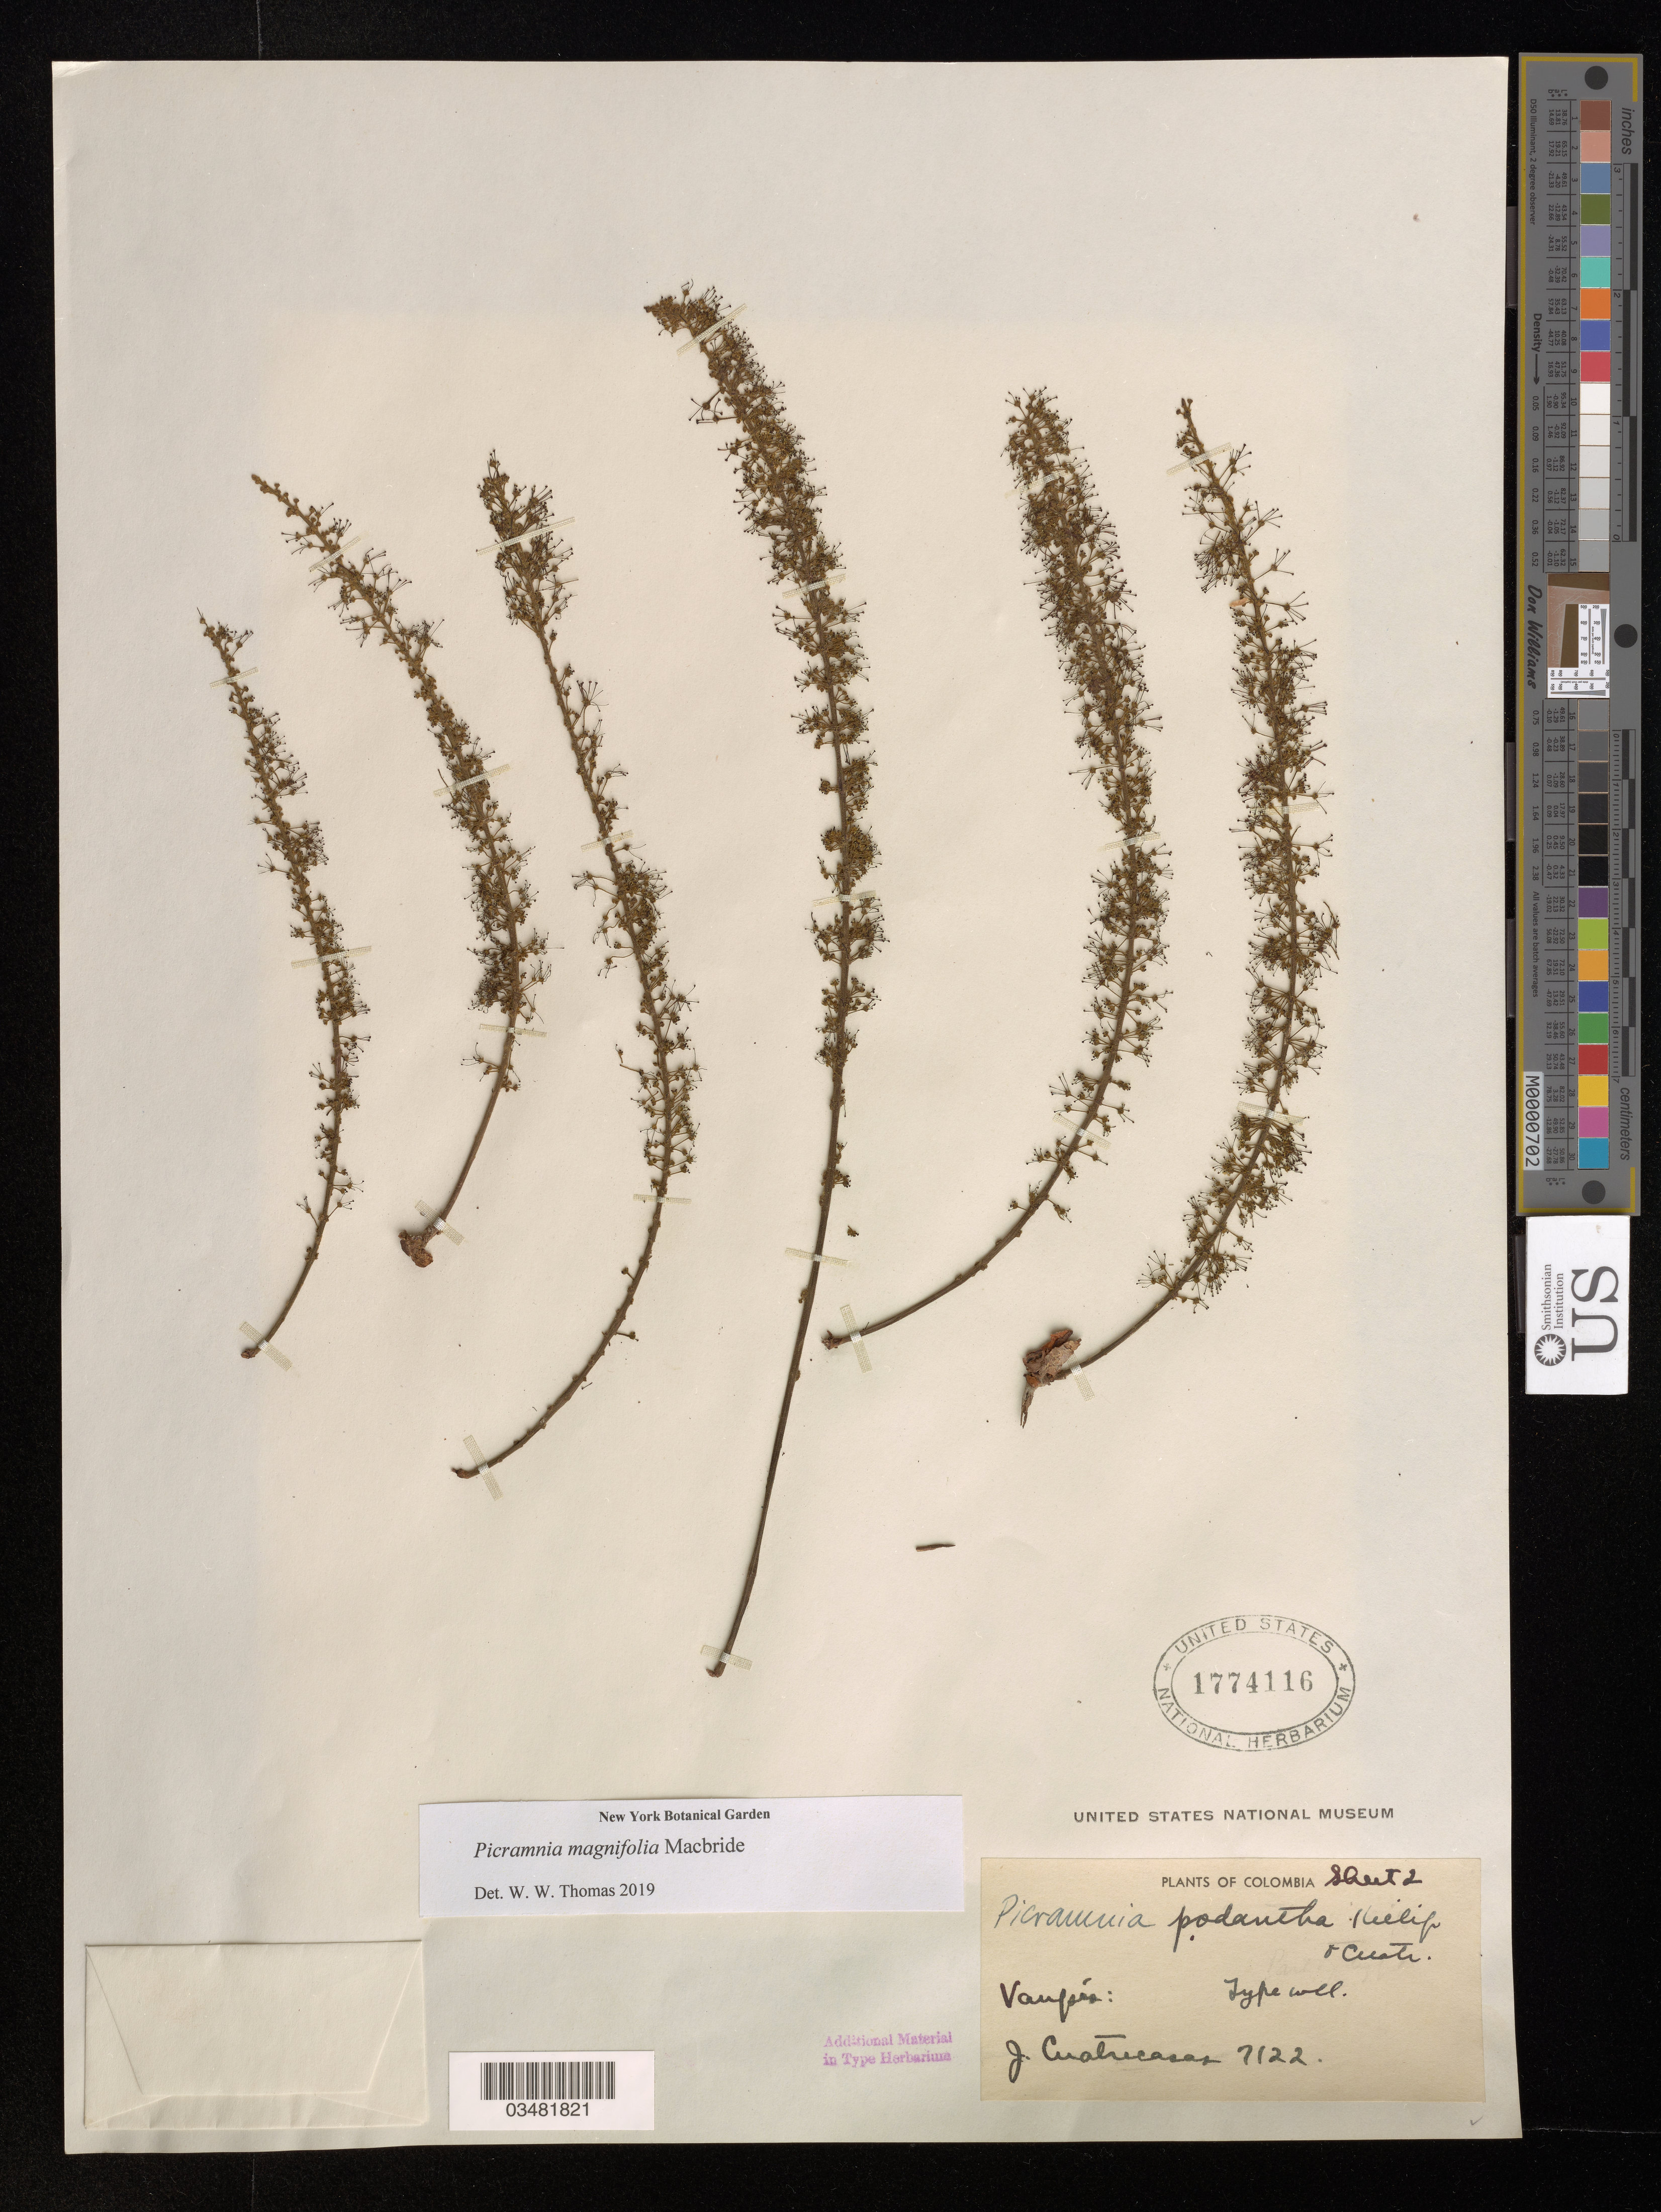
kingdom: Plantae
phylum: Tracheophyta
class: Magnoliopsida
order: Picramniales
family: Picramniaceae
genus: Picramnia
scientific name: Picramnia podantha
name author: Killip & Cuatrec.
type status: Isotype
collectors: J. Cuatrecasas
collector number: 7122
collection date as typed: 02 Oct 1939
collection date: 1939-10-02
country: Colombia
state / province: Vaupés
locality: Rio Vaupes en Pucaron, Junto a las Cataratas de Yurupari.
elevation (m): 240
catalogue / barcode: US 1774116